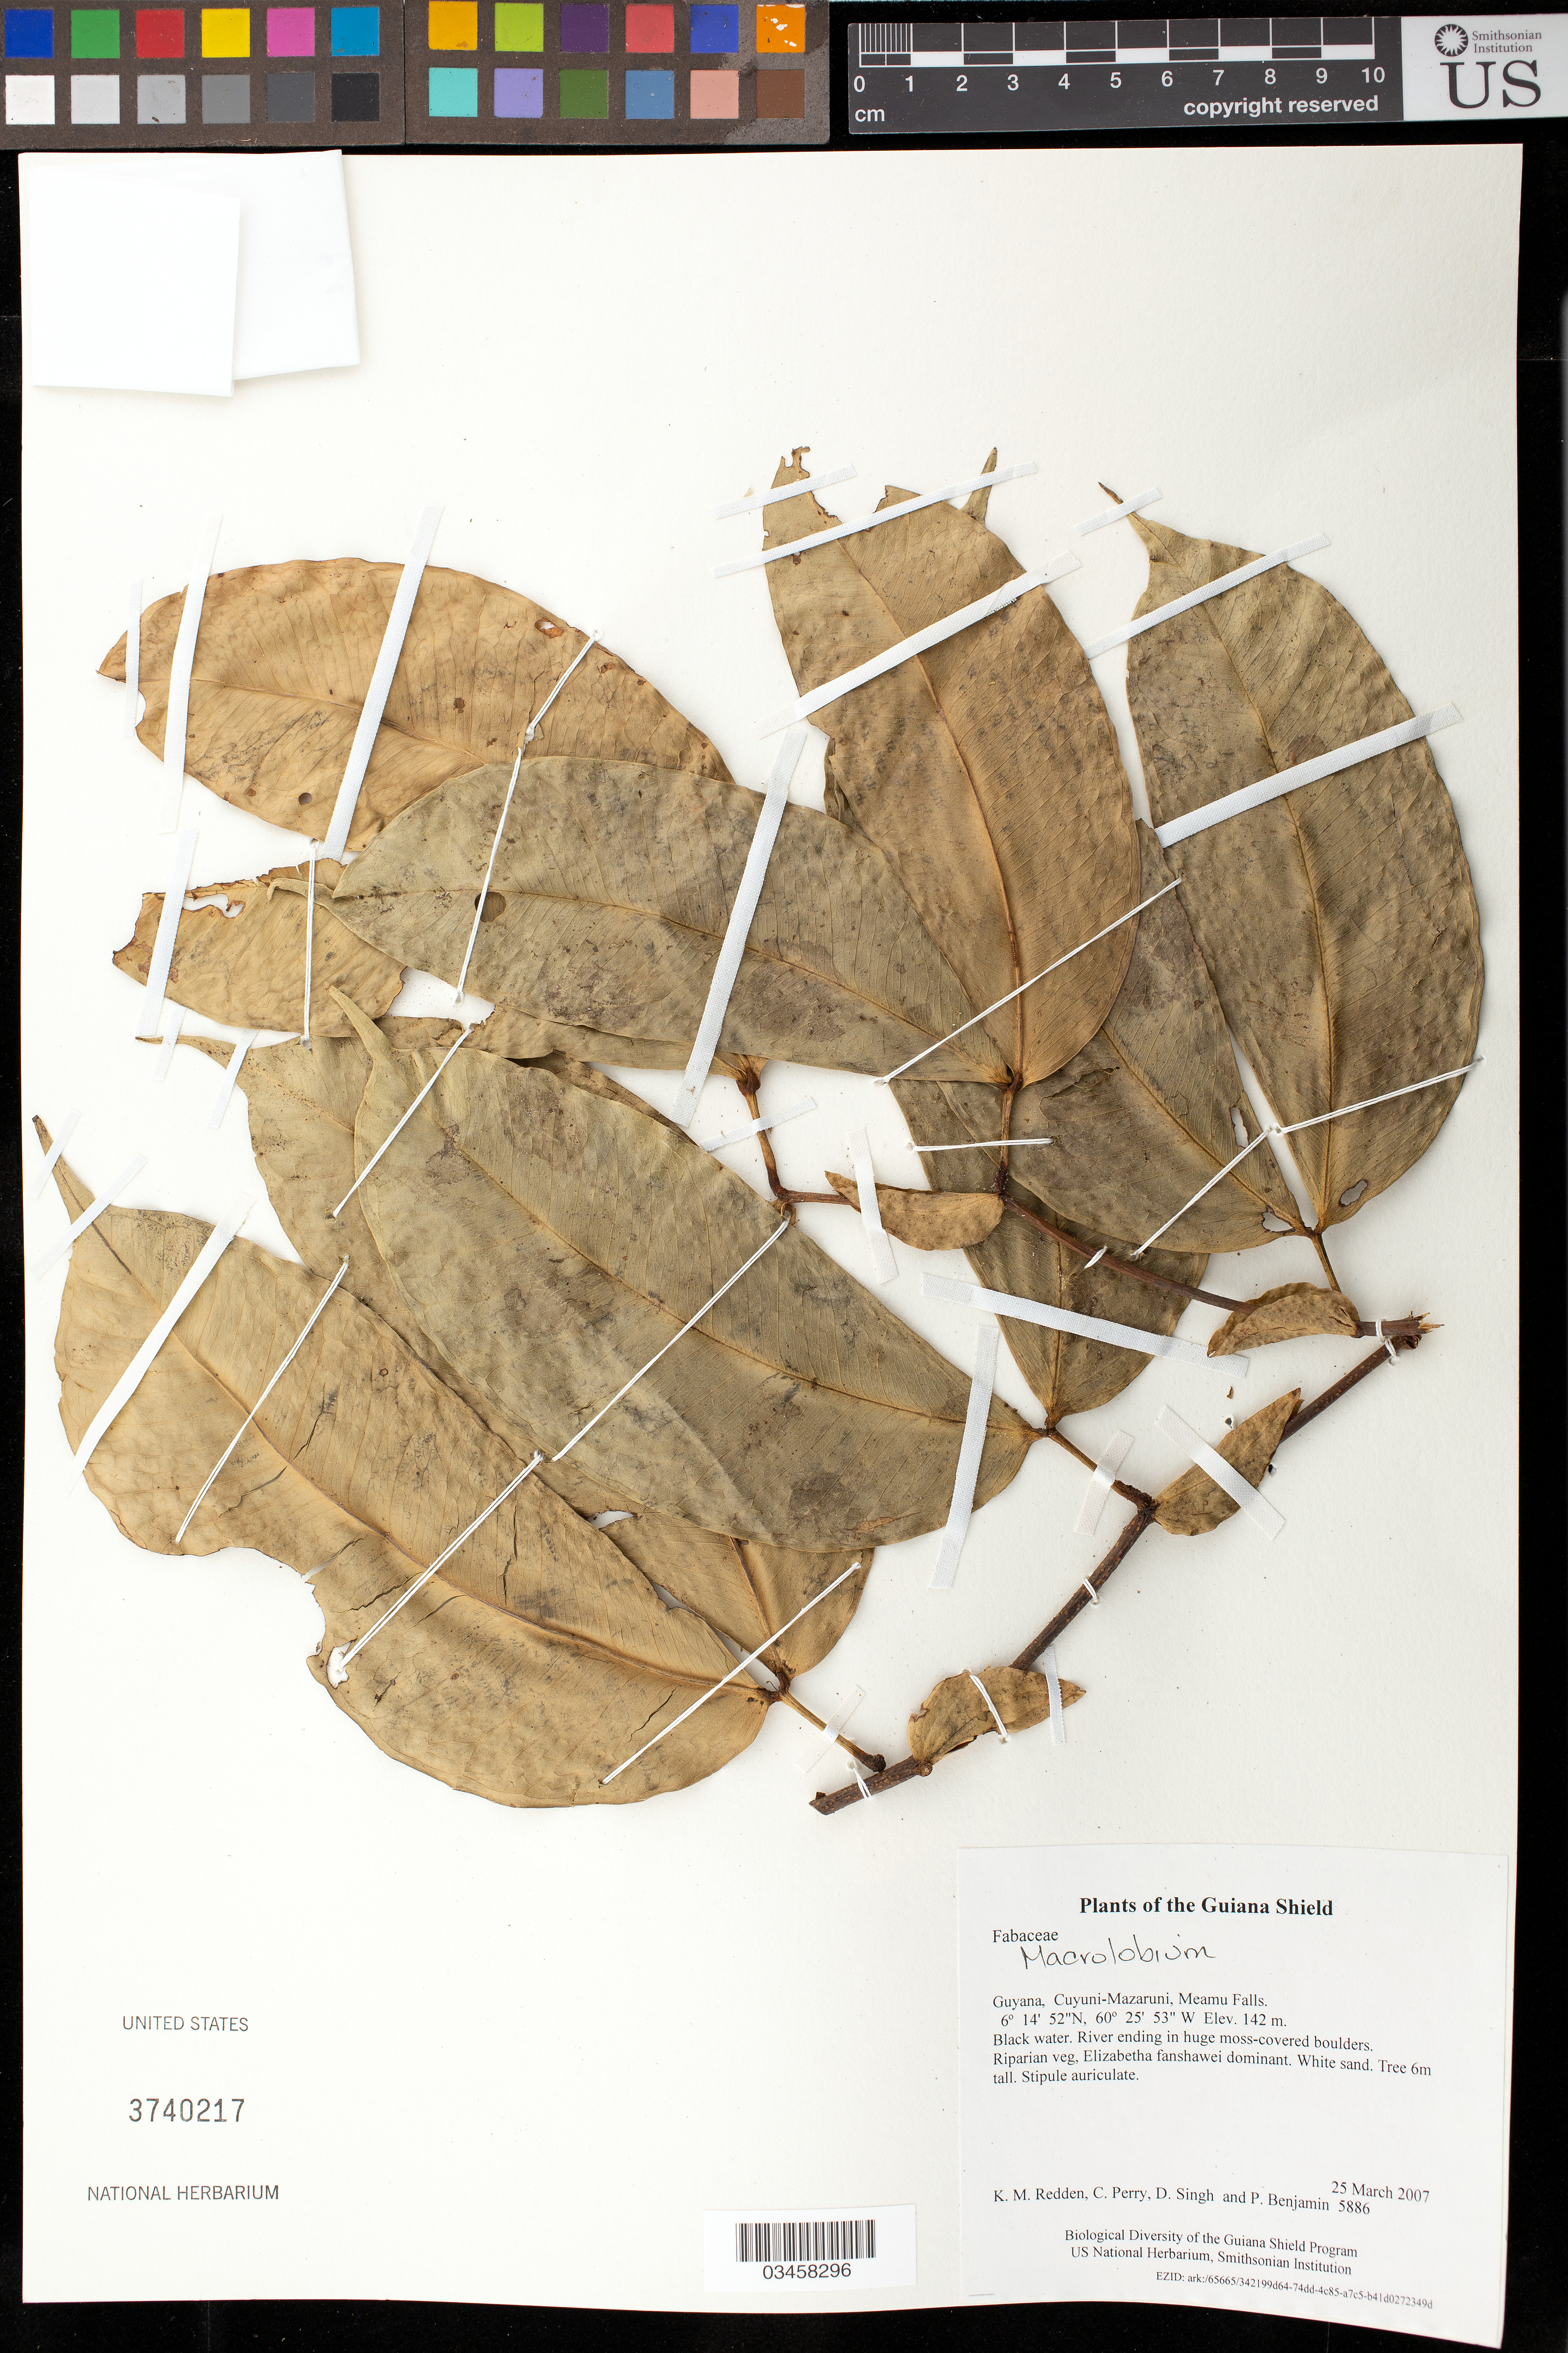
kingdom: Plantae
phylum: Tracheophyta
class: Magnoliopsida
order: Fabales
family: Fabaceae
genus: Macrolobium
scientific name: Macrolobium sp.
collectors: K. M. Redden, C. Perry, D. Singh & P. Benjamin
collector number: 5886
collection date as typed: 25 March 2007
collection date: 2007-03-25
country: Guyana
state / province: Cuyuni-Mazaruni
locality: Meamu Falls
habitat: Black water. River ending in huge moss-covered boulders. Riparian veg, Elizabetha fanshawei dominant. White sand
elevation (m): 142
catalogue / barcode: US 3740217